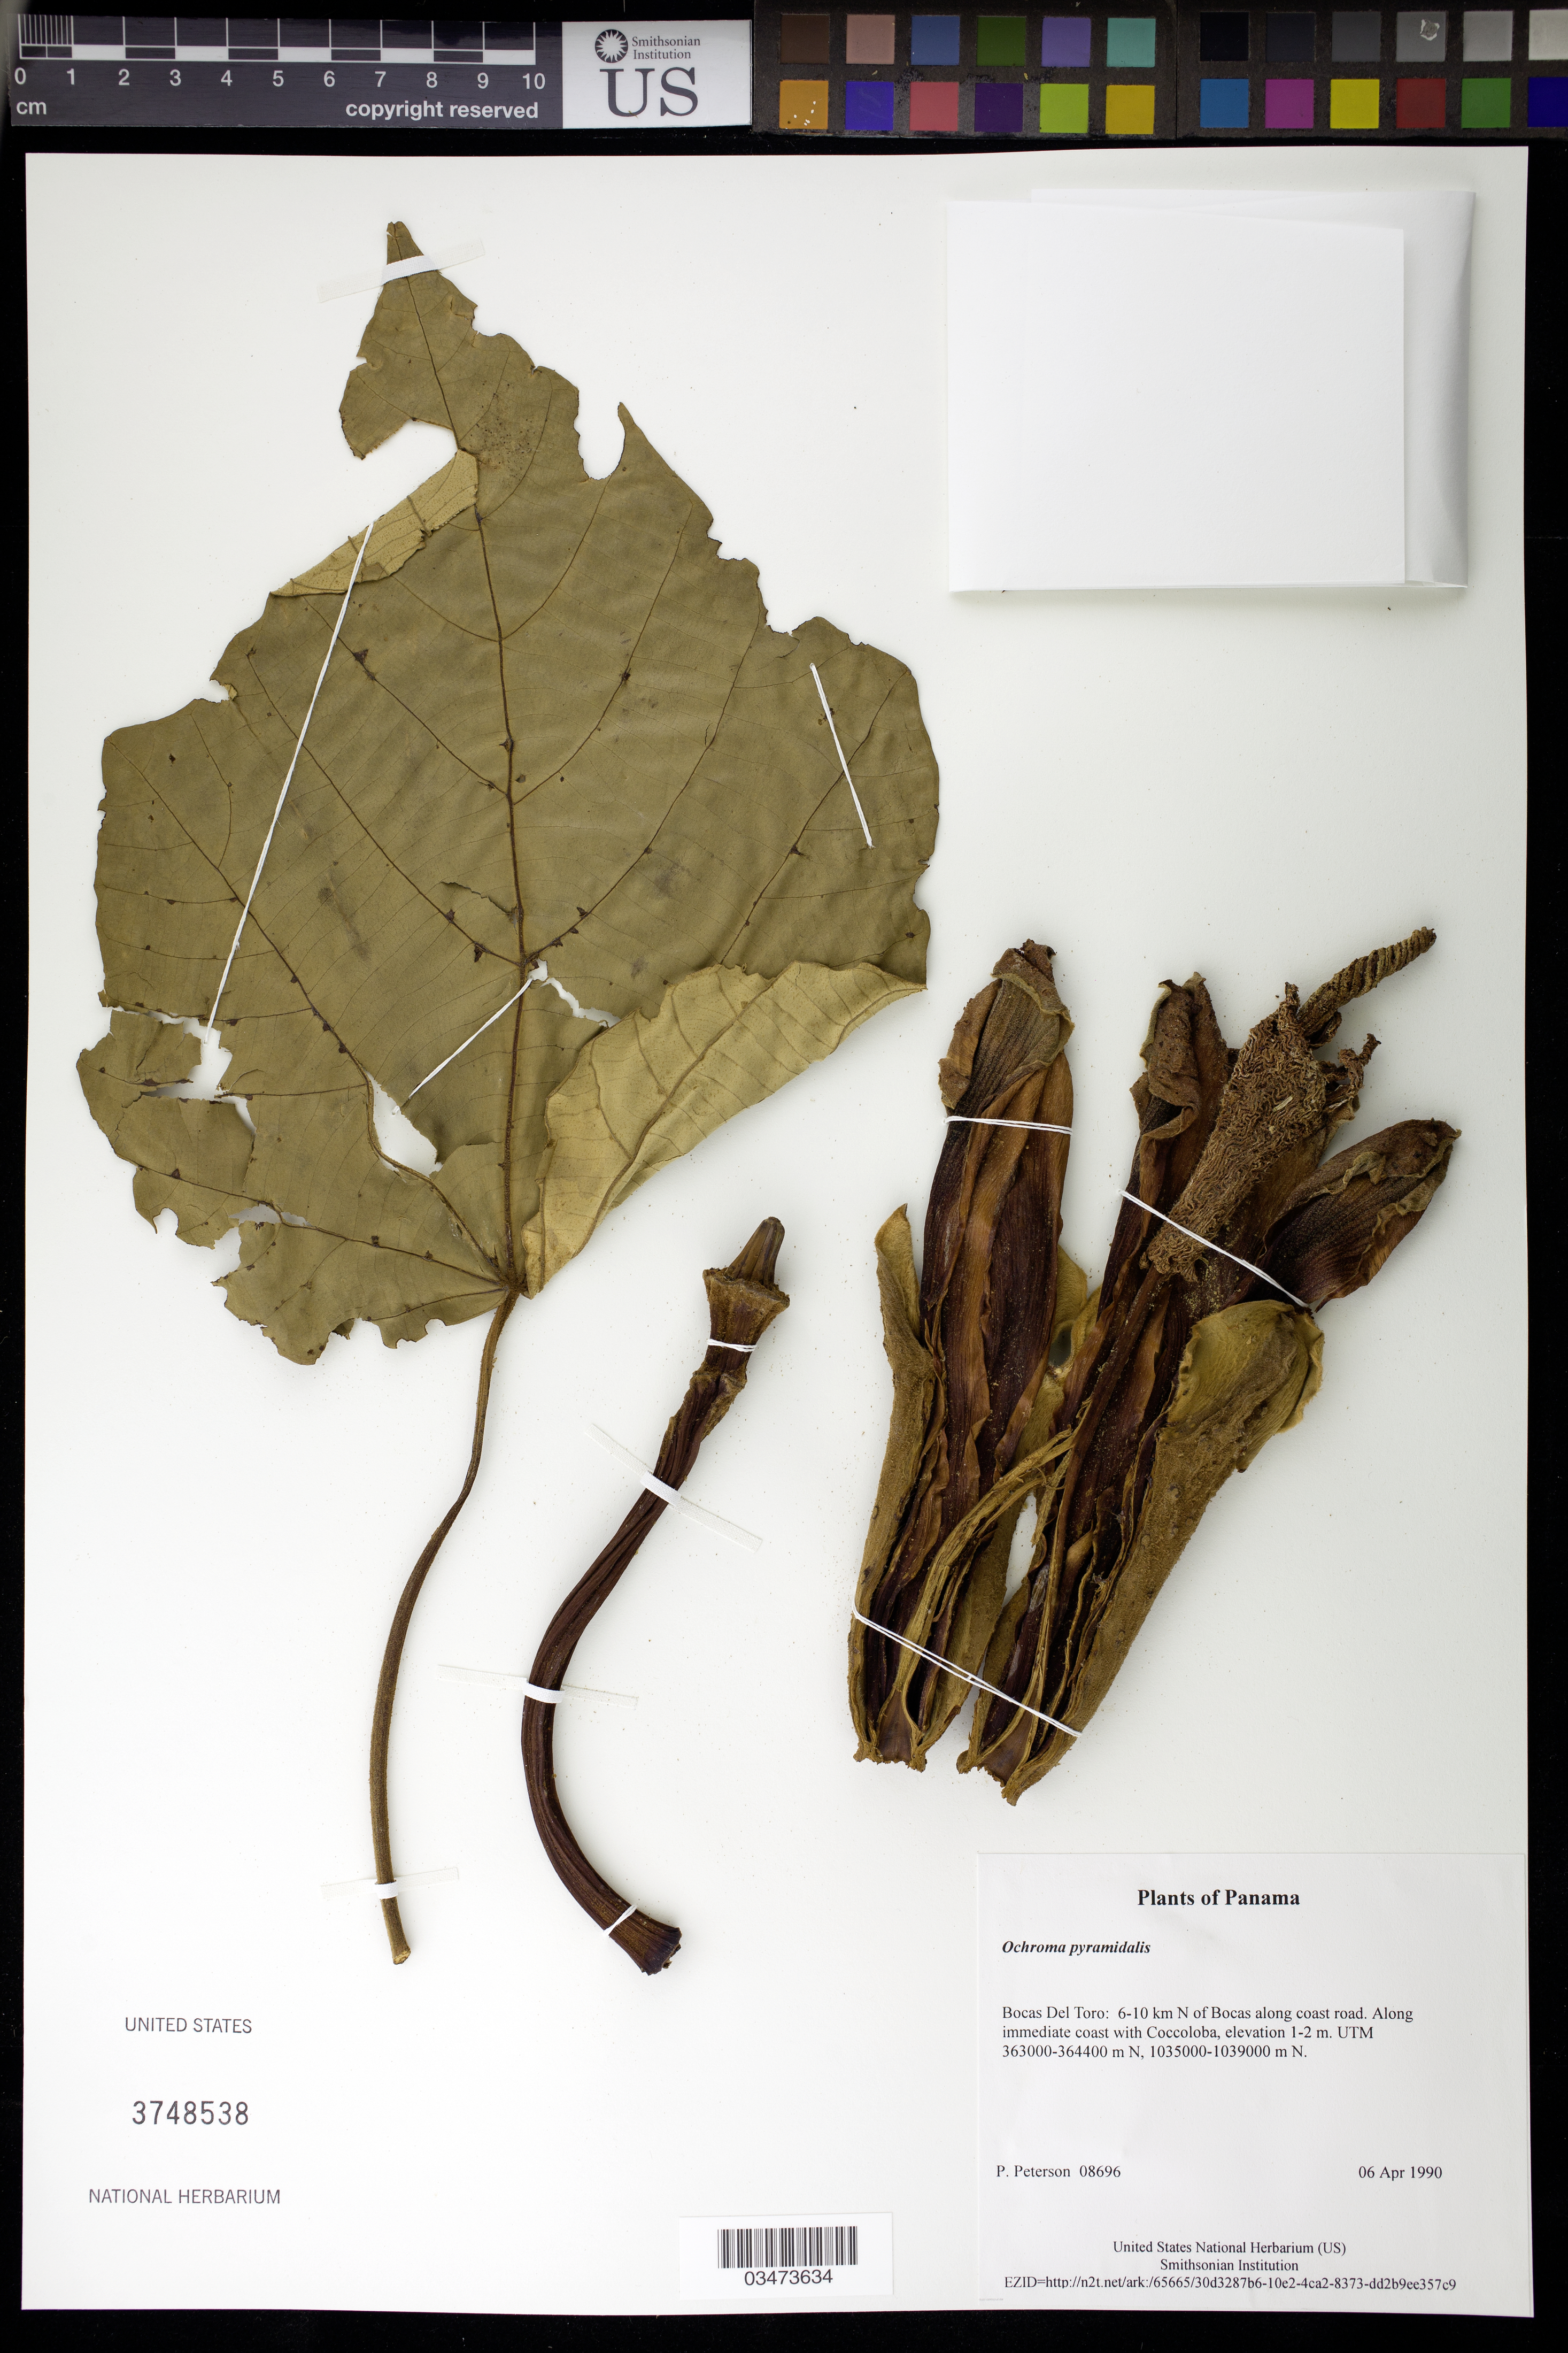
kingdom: Plantae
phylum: Tracheophyta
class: Magnoliopsida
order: Malvales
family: Malvaceae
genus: Ochroma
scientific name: Ochroma pyramidale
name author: (Cav. ex Lam.) Urb.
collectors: P. M. Peterson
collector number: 08696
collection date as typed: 06 Apr 1990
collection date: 1990-04-06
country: Panama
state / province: Bocas del Toro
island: Colón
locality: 6-10 km N of Bocas along coast road.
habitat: Along immediate coast with Coccoloba, elevation 1-2 m. UTM 363000-364400 m N, 1035000-1039000 m N.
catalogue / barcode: US 3748538